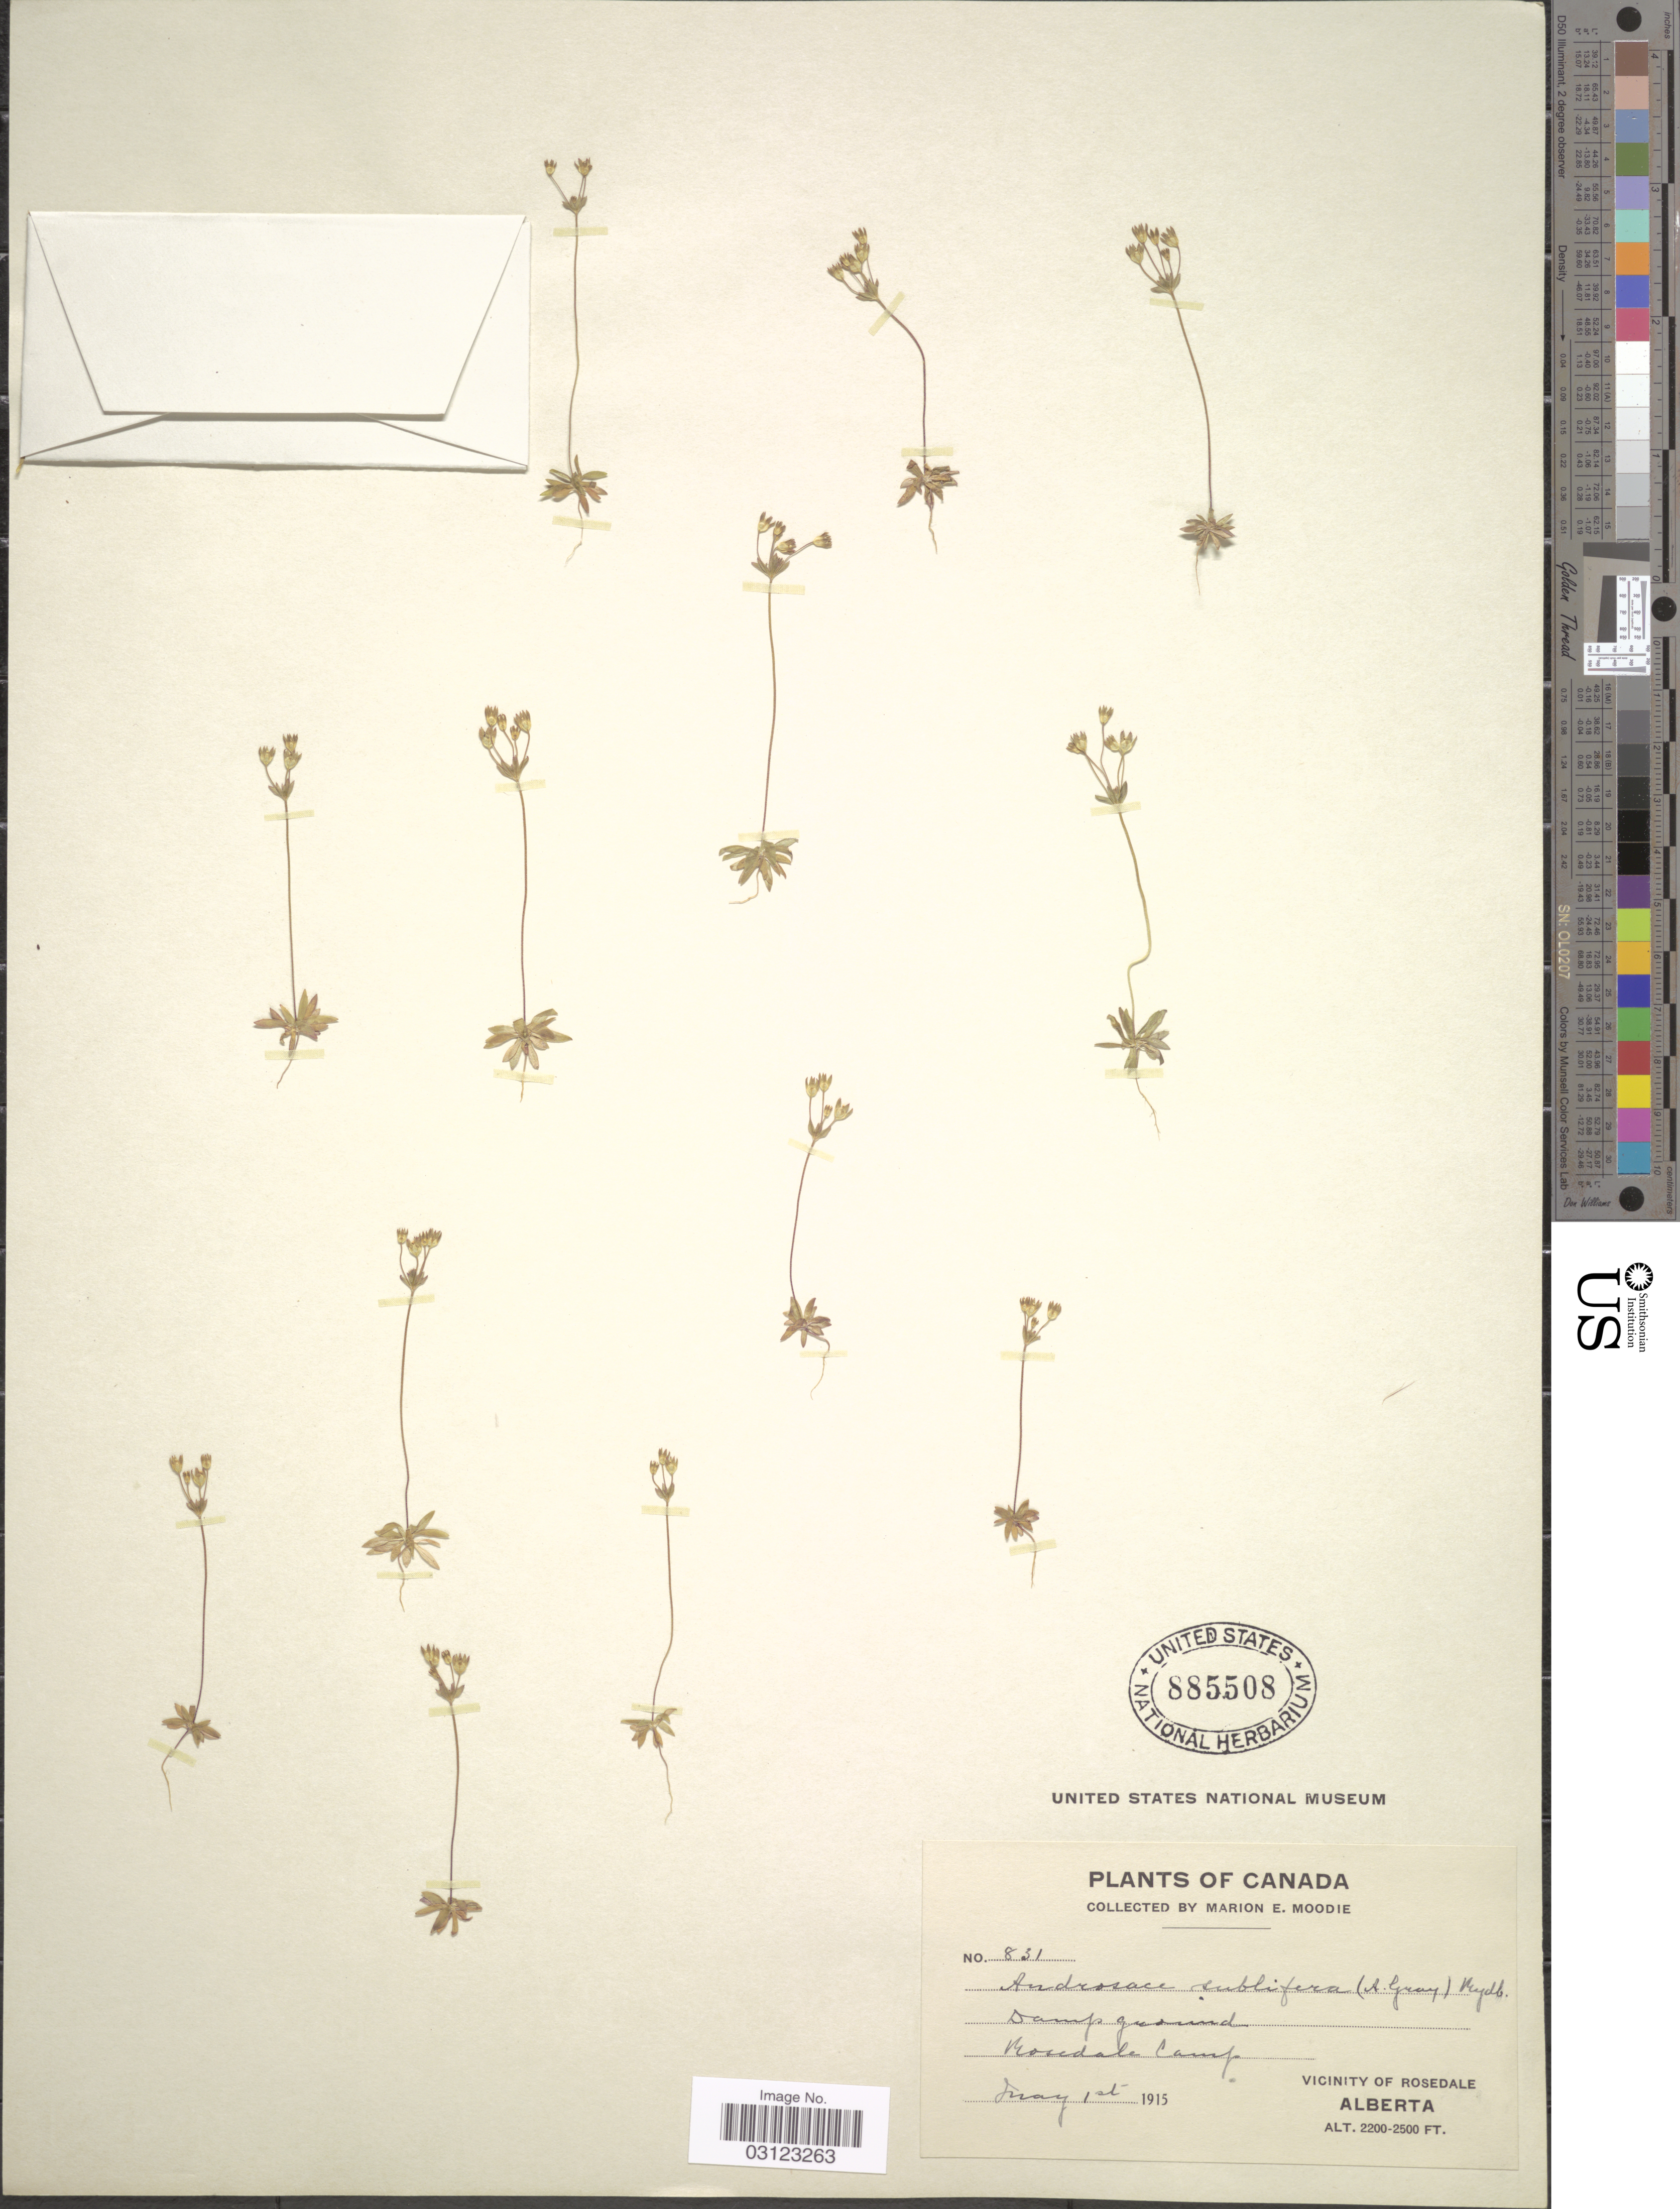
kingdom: Plantae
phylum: Tracheophyta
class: Magnoliopsida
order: Ericales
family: Primulaceae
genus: Androsace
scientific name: Androsace occidentalis f. simplex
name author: (Rydb.) G.T. Robbins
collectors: M. E. Moodie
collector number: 831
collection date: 1915-05-01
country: Canada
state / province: Alberta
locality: Rosedale Camp. Vicinity of Rosedale.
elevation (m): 671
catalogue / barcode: US 885508